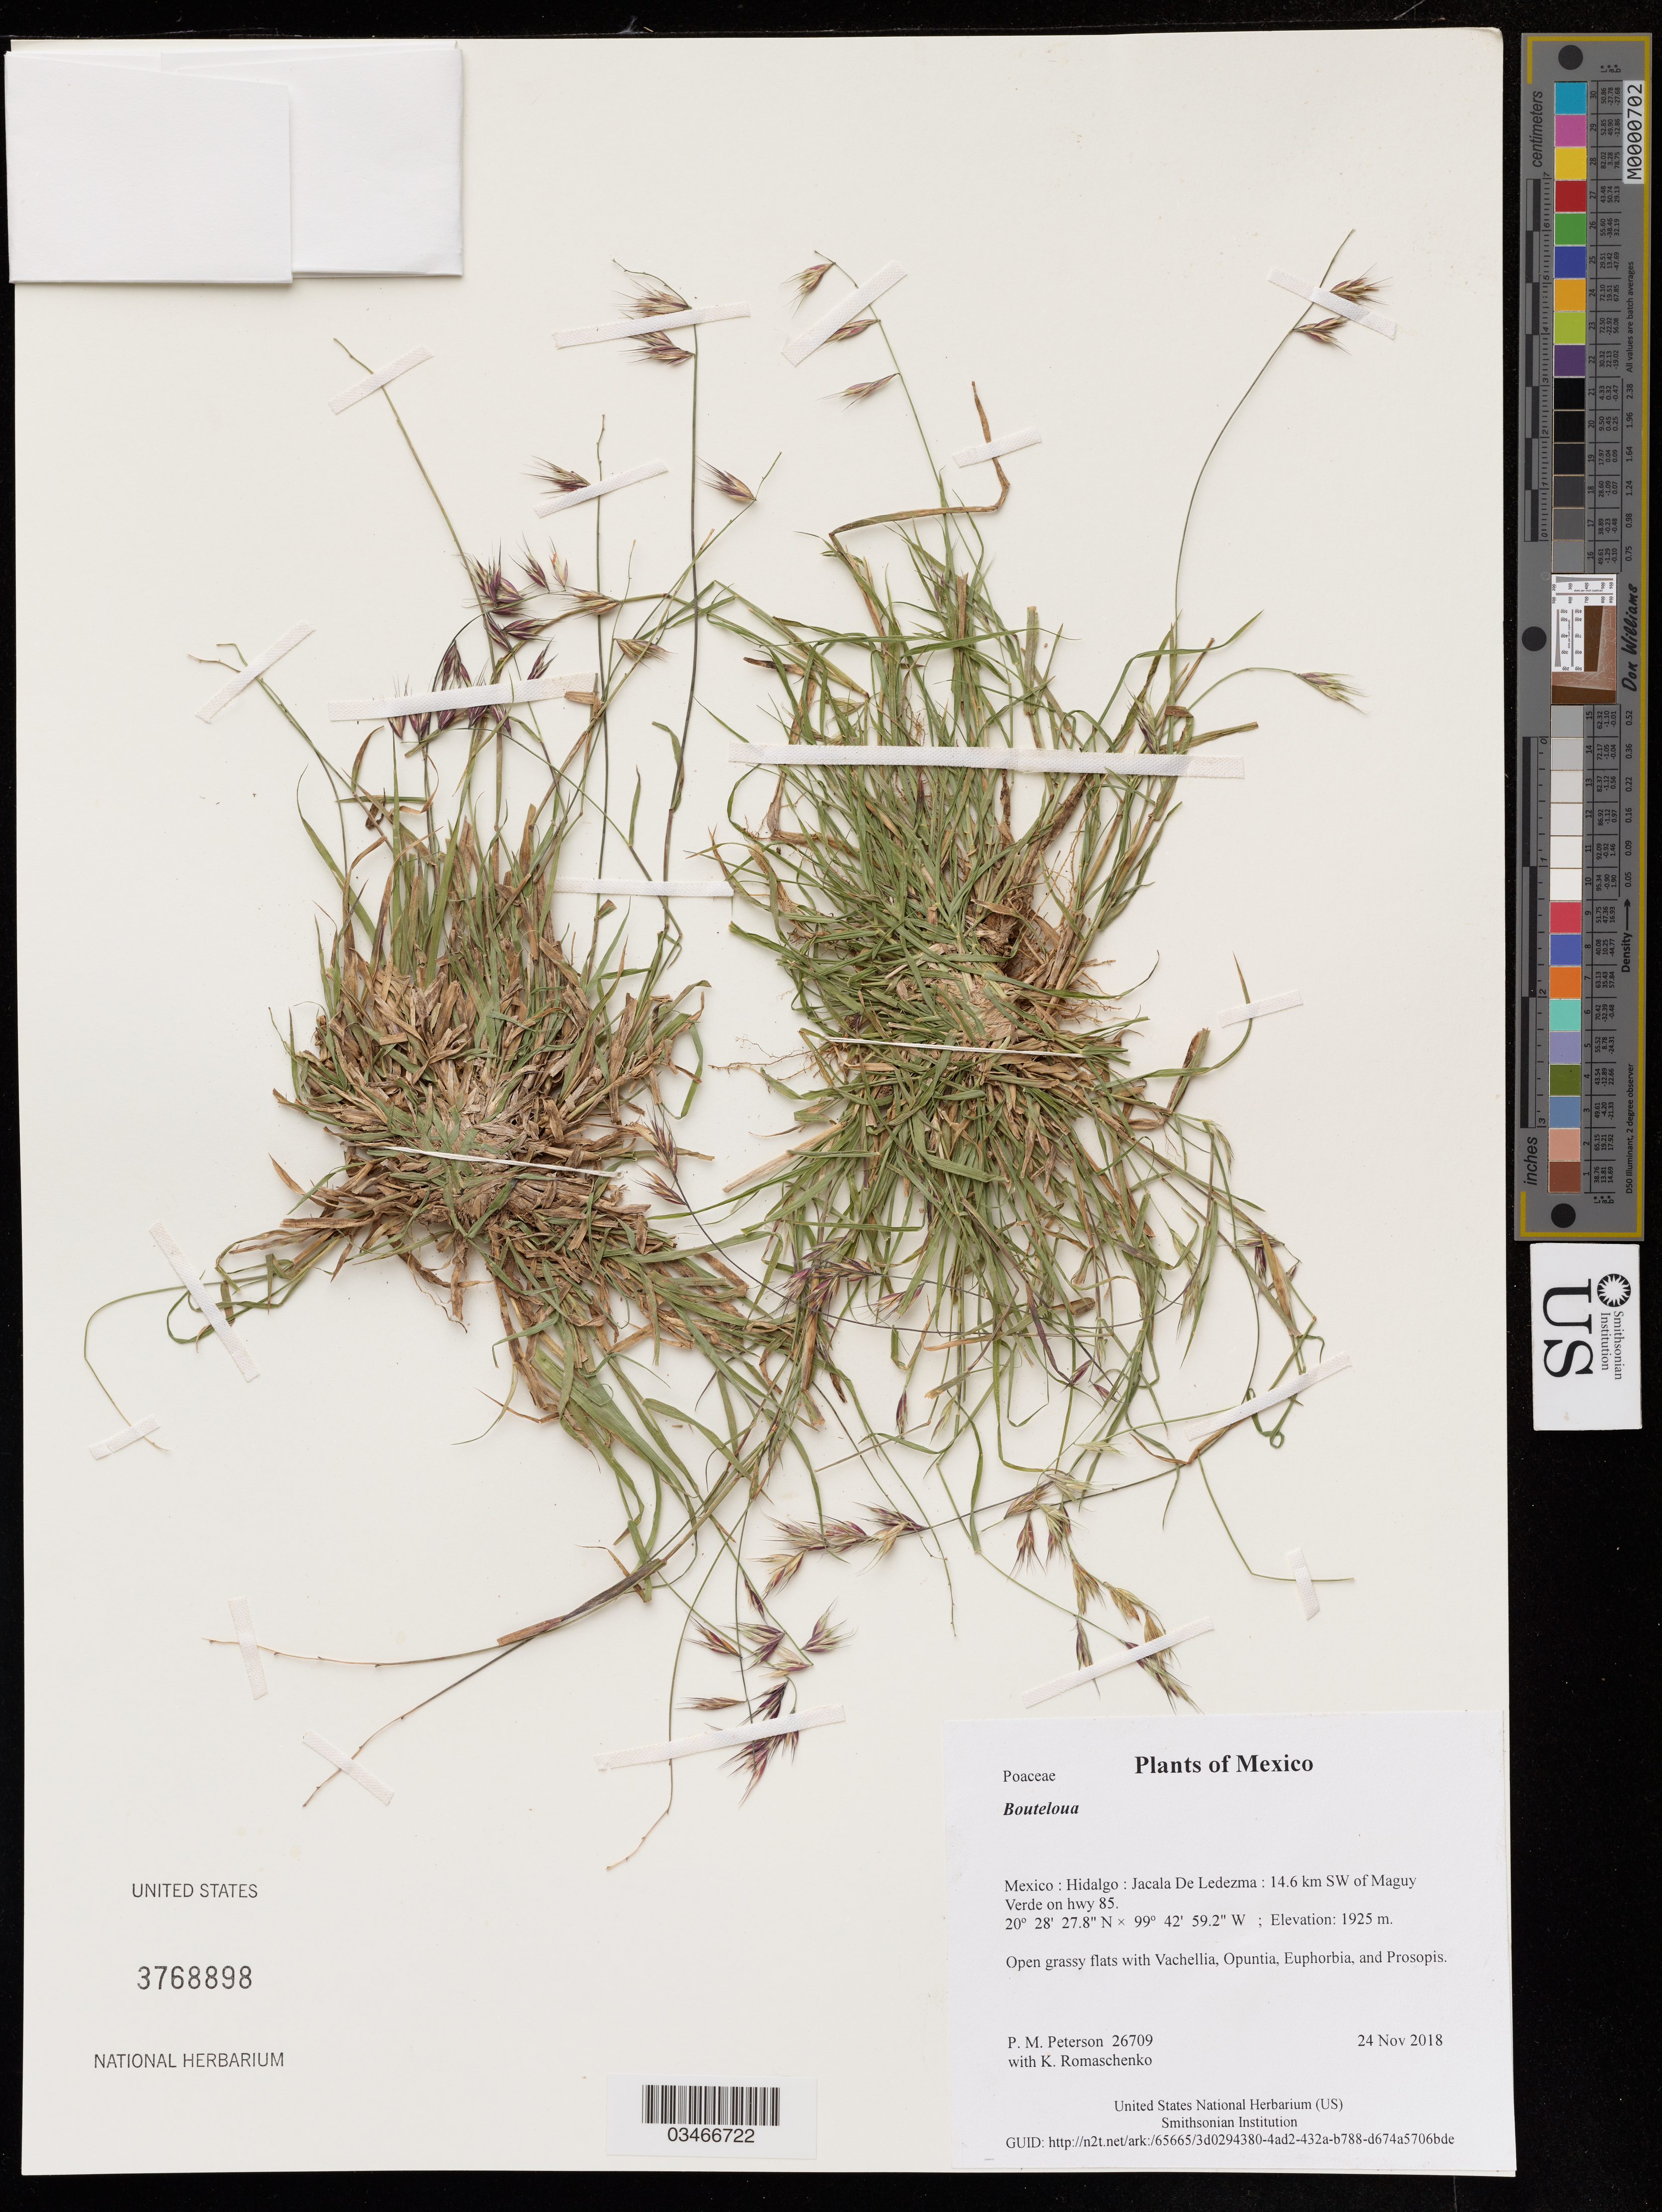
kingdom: Plantae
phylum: Tracheophyta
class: Liliopsida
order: Poales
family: Poaceae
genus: Bouteloua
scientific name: Bouteloua sp.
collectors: P. M. Peterson & K. Romaschenko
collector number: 26709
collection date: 2018-11-24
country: Mexico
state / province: Hidalgo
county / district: Jacala De Ledezma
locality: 14.6 km SW of Maguy Verde on hwy 85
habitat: Open grassy flats with Vachellia, Opuntia, Euphorbia, and Prosopis.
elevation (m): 1925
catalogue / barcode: US 3768898